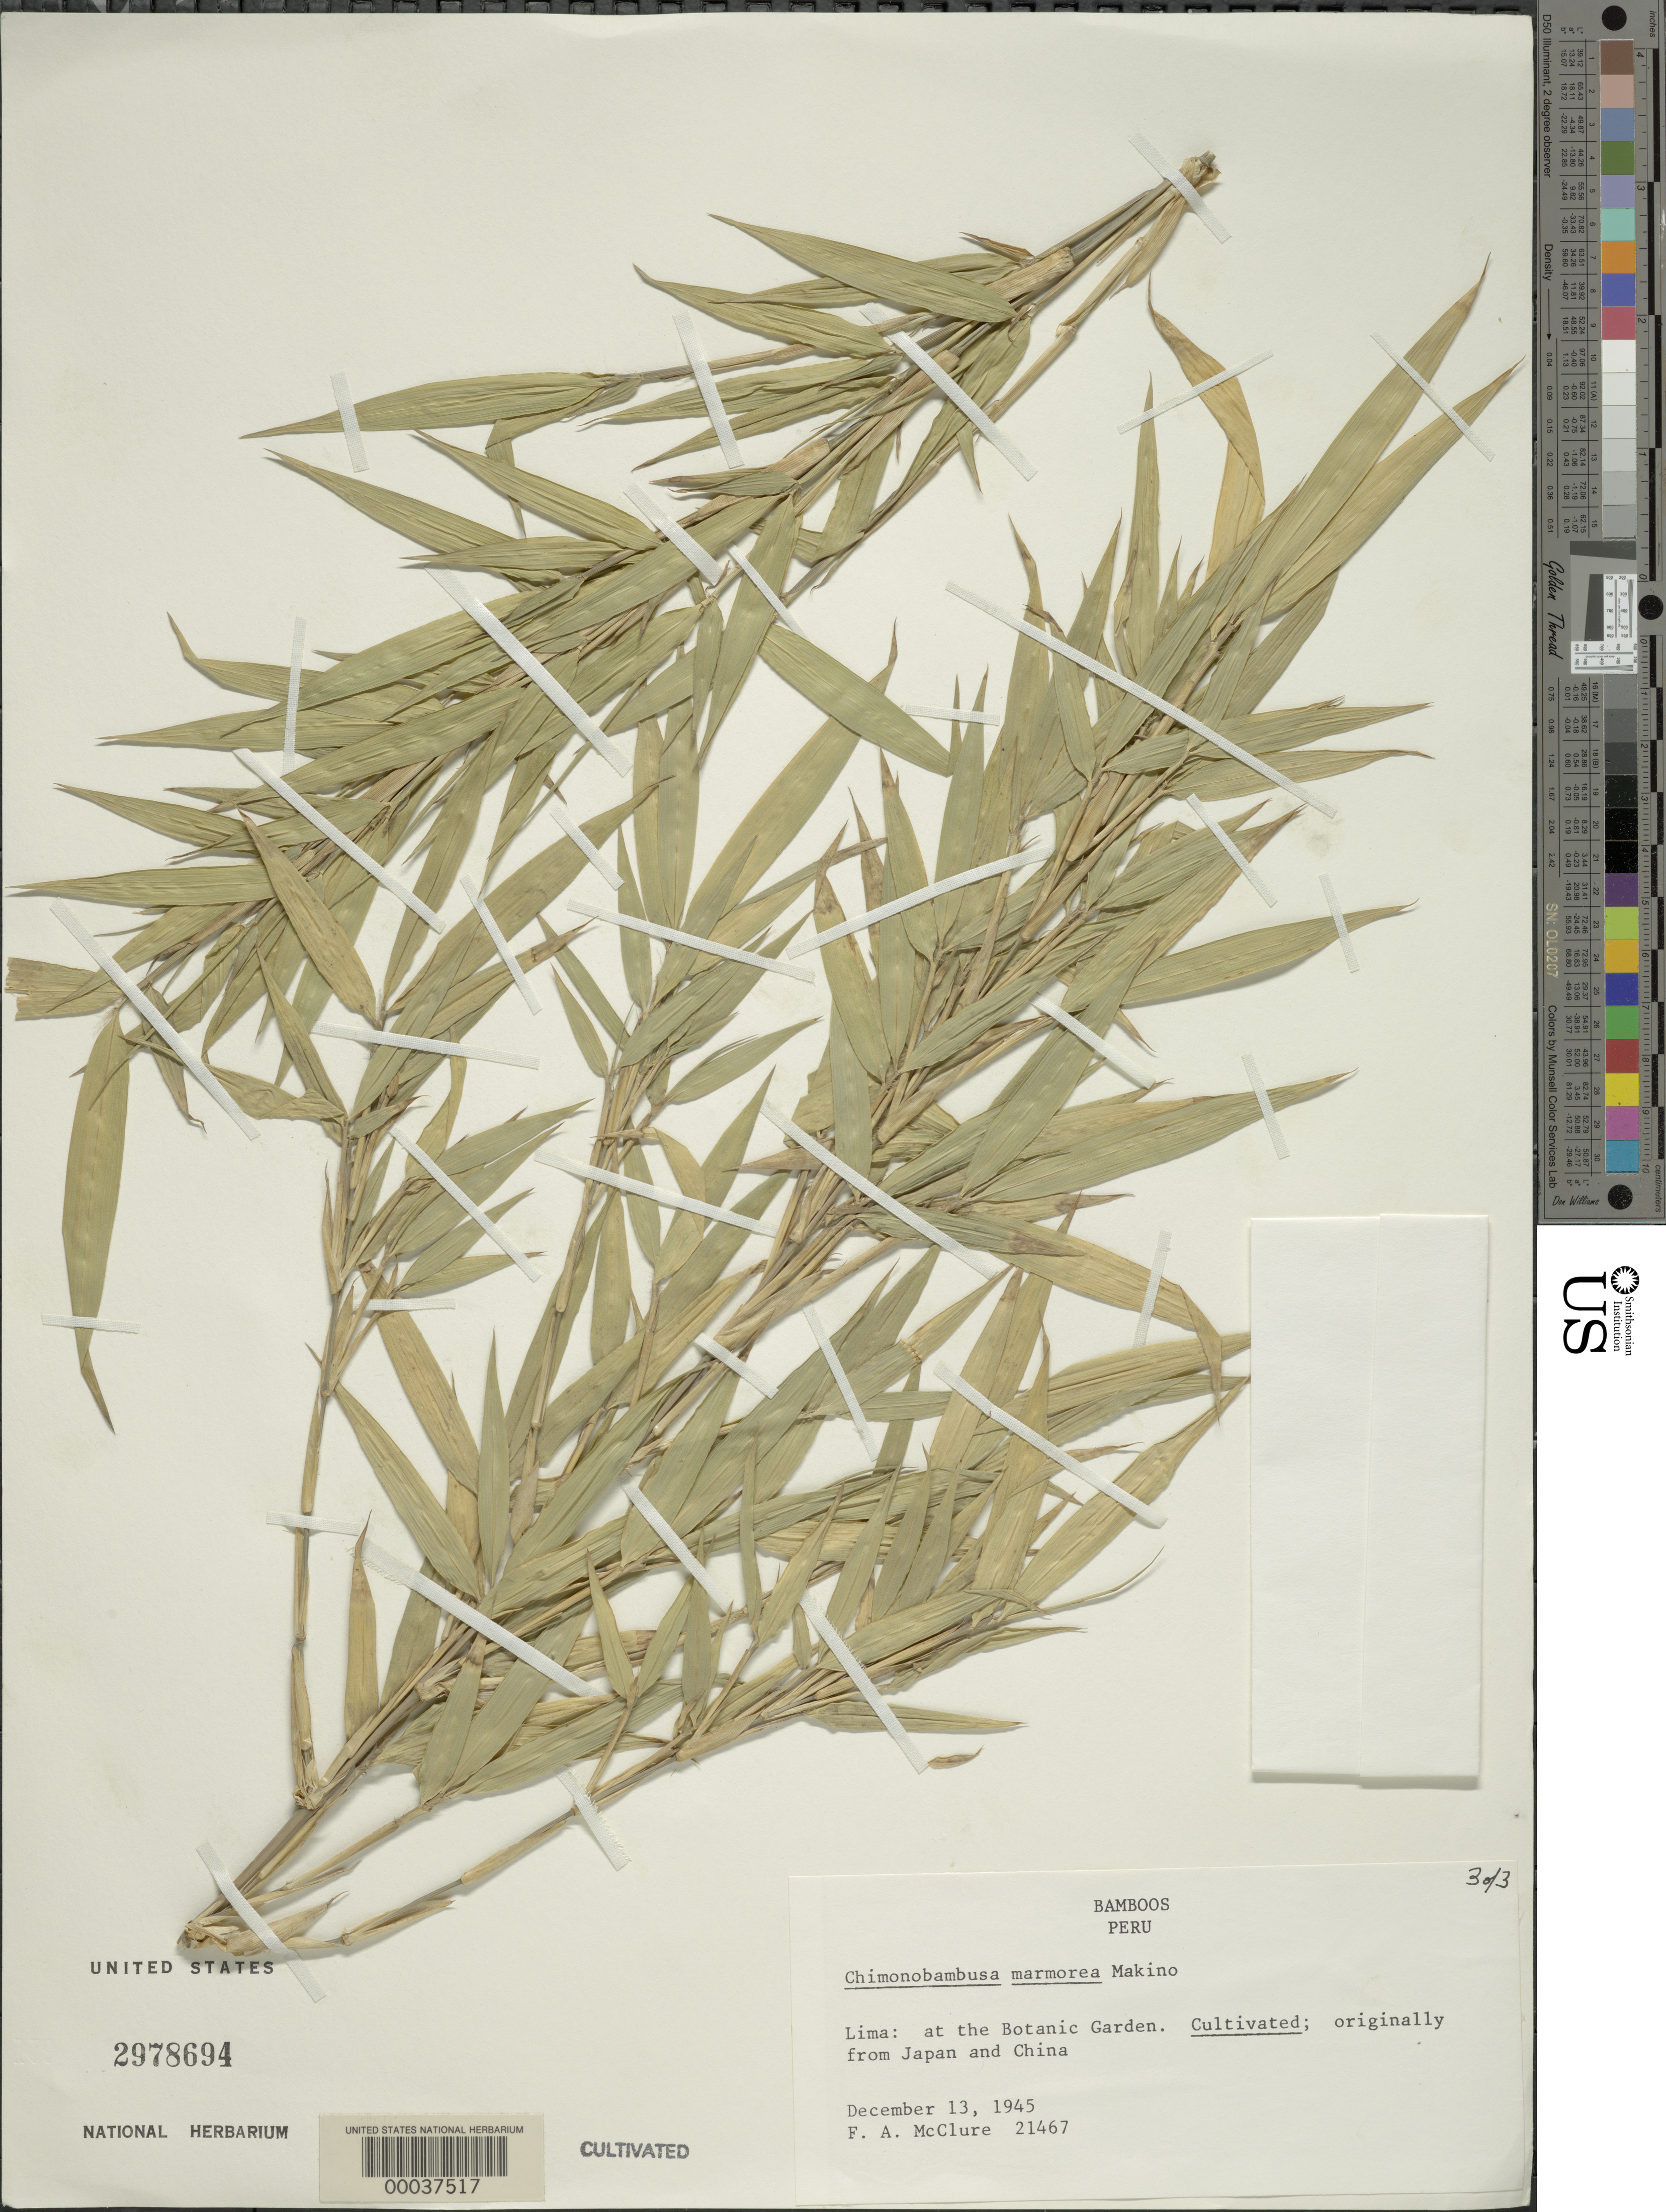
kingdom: Plantae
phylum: Tracheophyta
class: Liliopsida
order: Poales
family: Poaceae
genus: Chimonobambusa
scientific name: Chimonobambusa marmorea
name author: Makino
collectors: F. A. McClure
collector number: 21467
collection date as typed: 13 Dec 1945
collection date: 1945-12-13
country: Peru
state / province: Lima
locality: Botanic Garden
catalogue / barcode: US 2978694